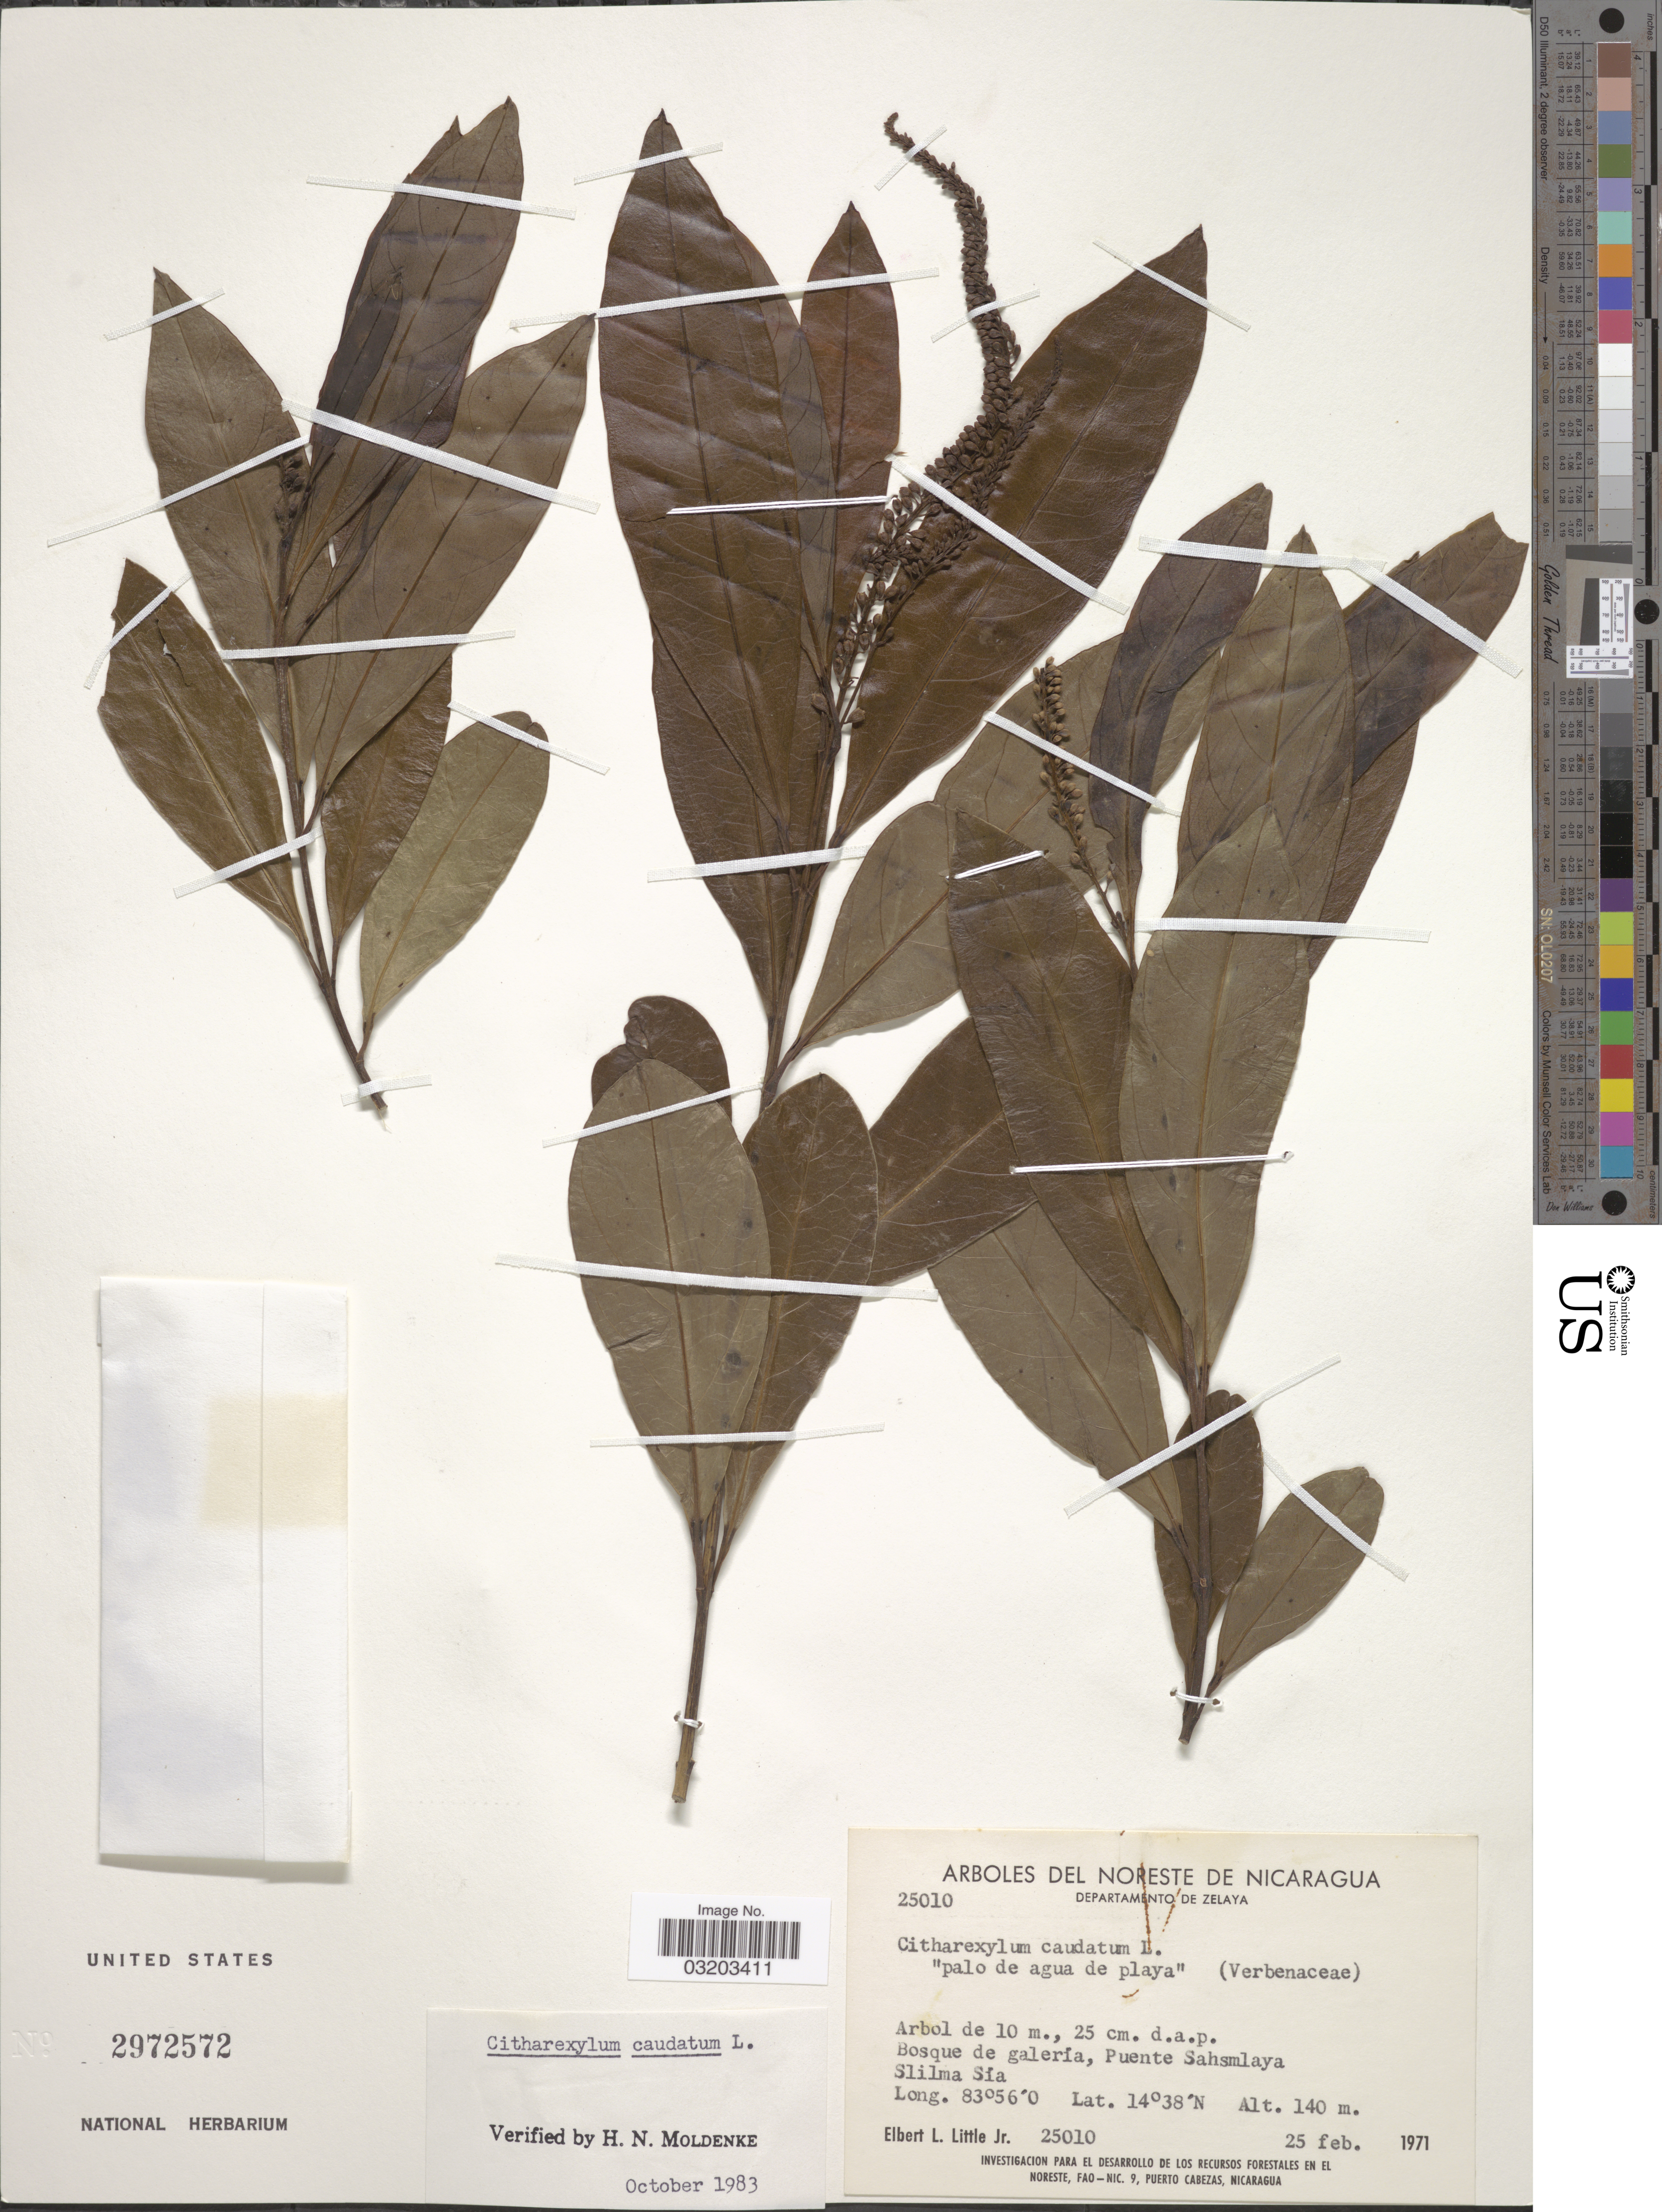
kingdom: Plantae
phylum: Tracheophyta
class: Magnoliopsida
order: Lamiales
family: Verbenaceae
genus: Citharexylum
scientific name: Citharexylum caudatum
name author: L.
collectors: E. L. Little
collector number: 25010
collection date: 1971-02-25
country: Nicaragua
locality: Noreste De Nicaragua. Departamento De Zelaya. Bosque de galería, Puente Sahsmlaya. Slilma Sía.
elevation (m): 140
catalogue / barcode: US 2972572